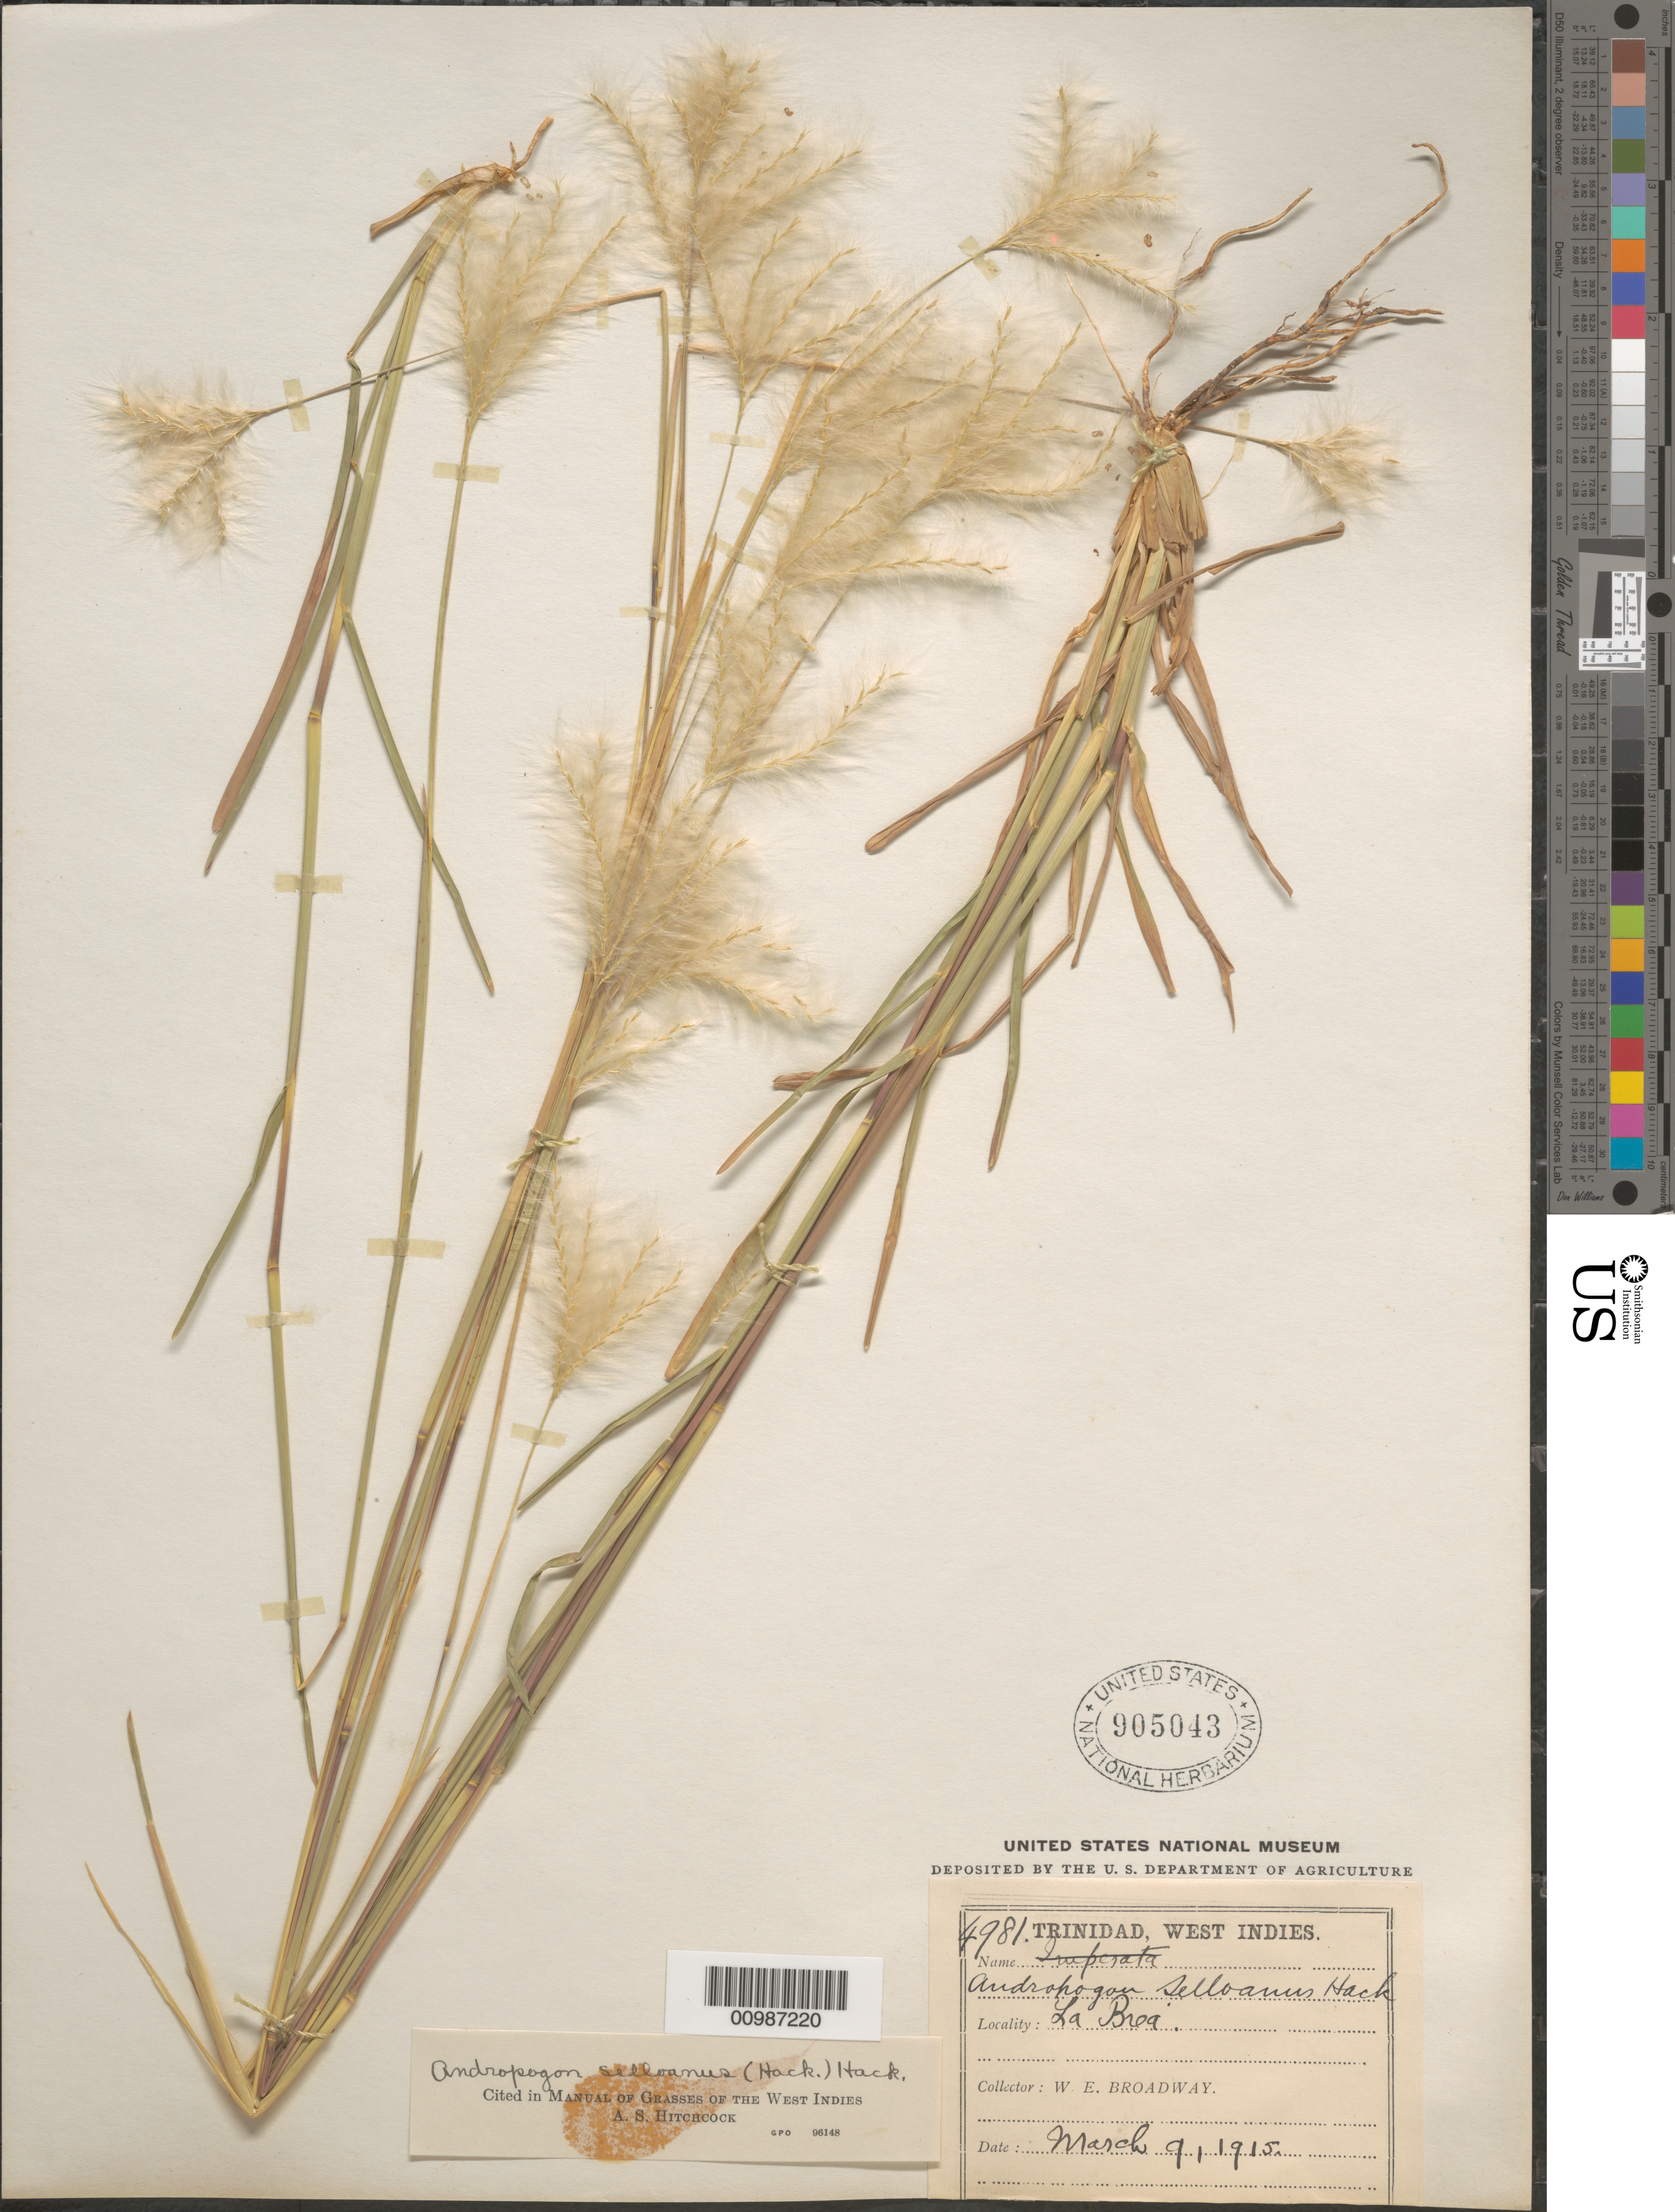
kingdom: Plantae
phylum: Tracheophyta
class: Liliopsida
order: Poales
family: Poaceae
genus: Andropogon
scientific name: Andropogon selloanus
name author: (Hack.) Hack.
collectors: W. E. Broadway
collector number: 4981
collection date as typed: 09 Mar 1915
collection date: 1915-03-09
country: Trinidad and Tobago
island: Trinidad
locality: La Brea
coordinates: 0 N, 0 E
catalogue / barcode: US 905043